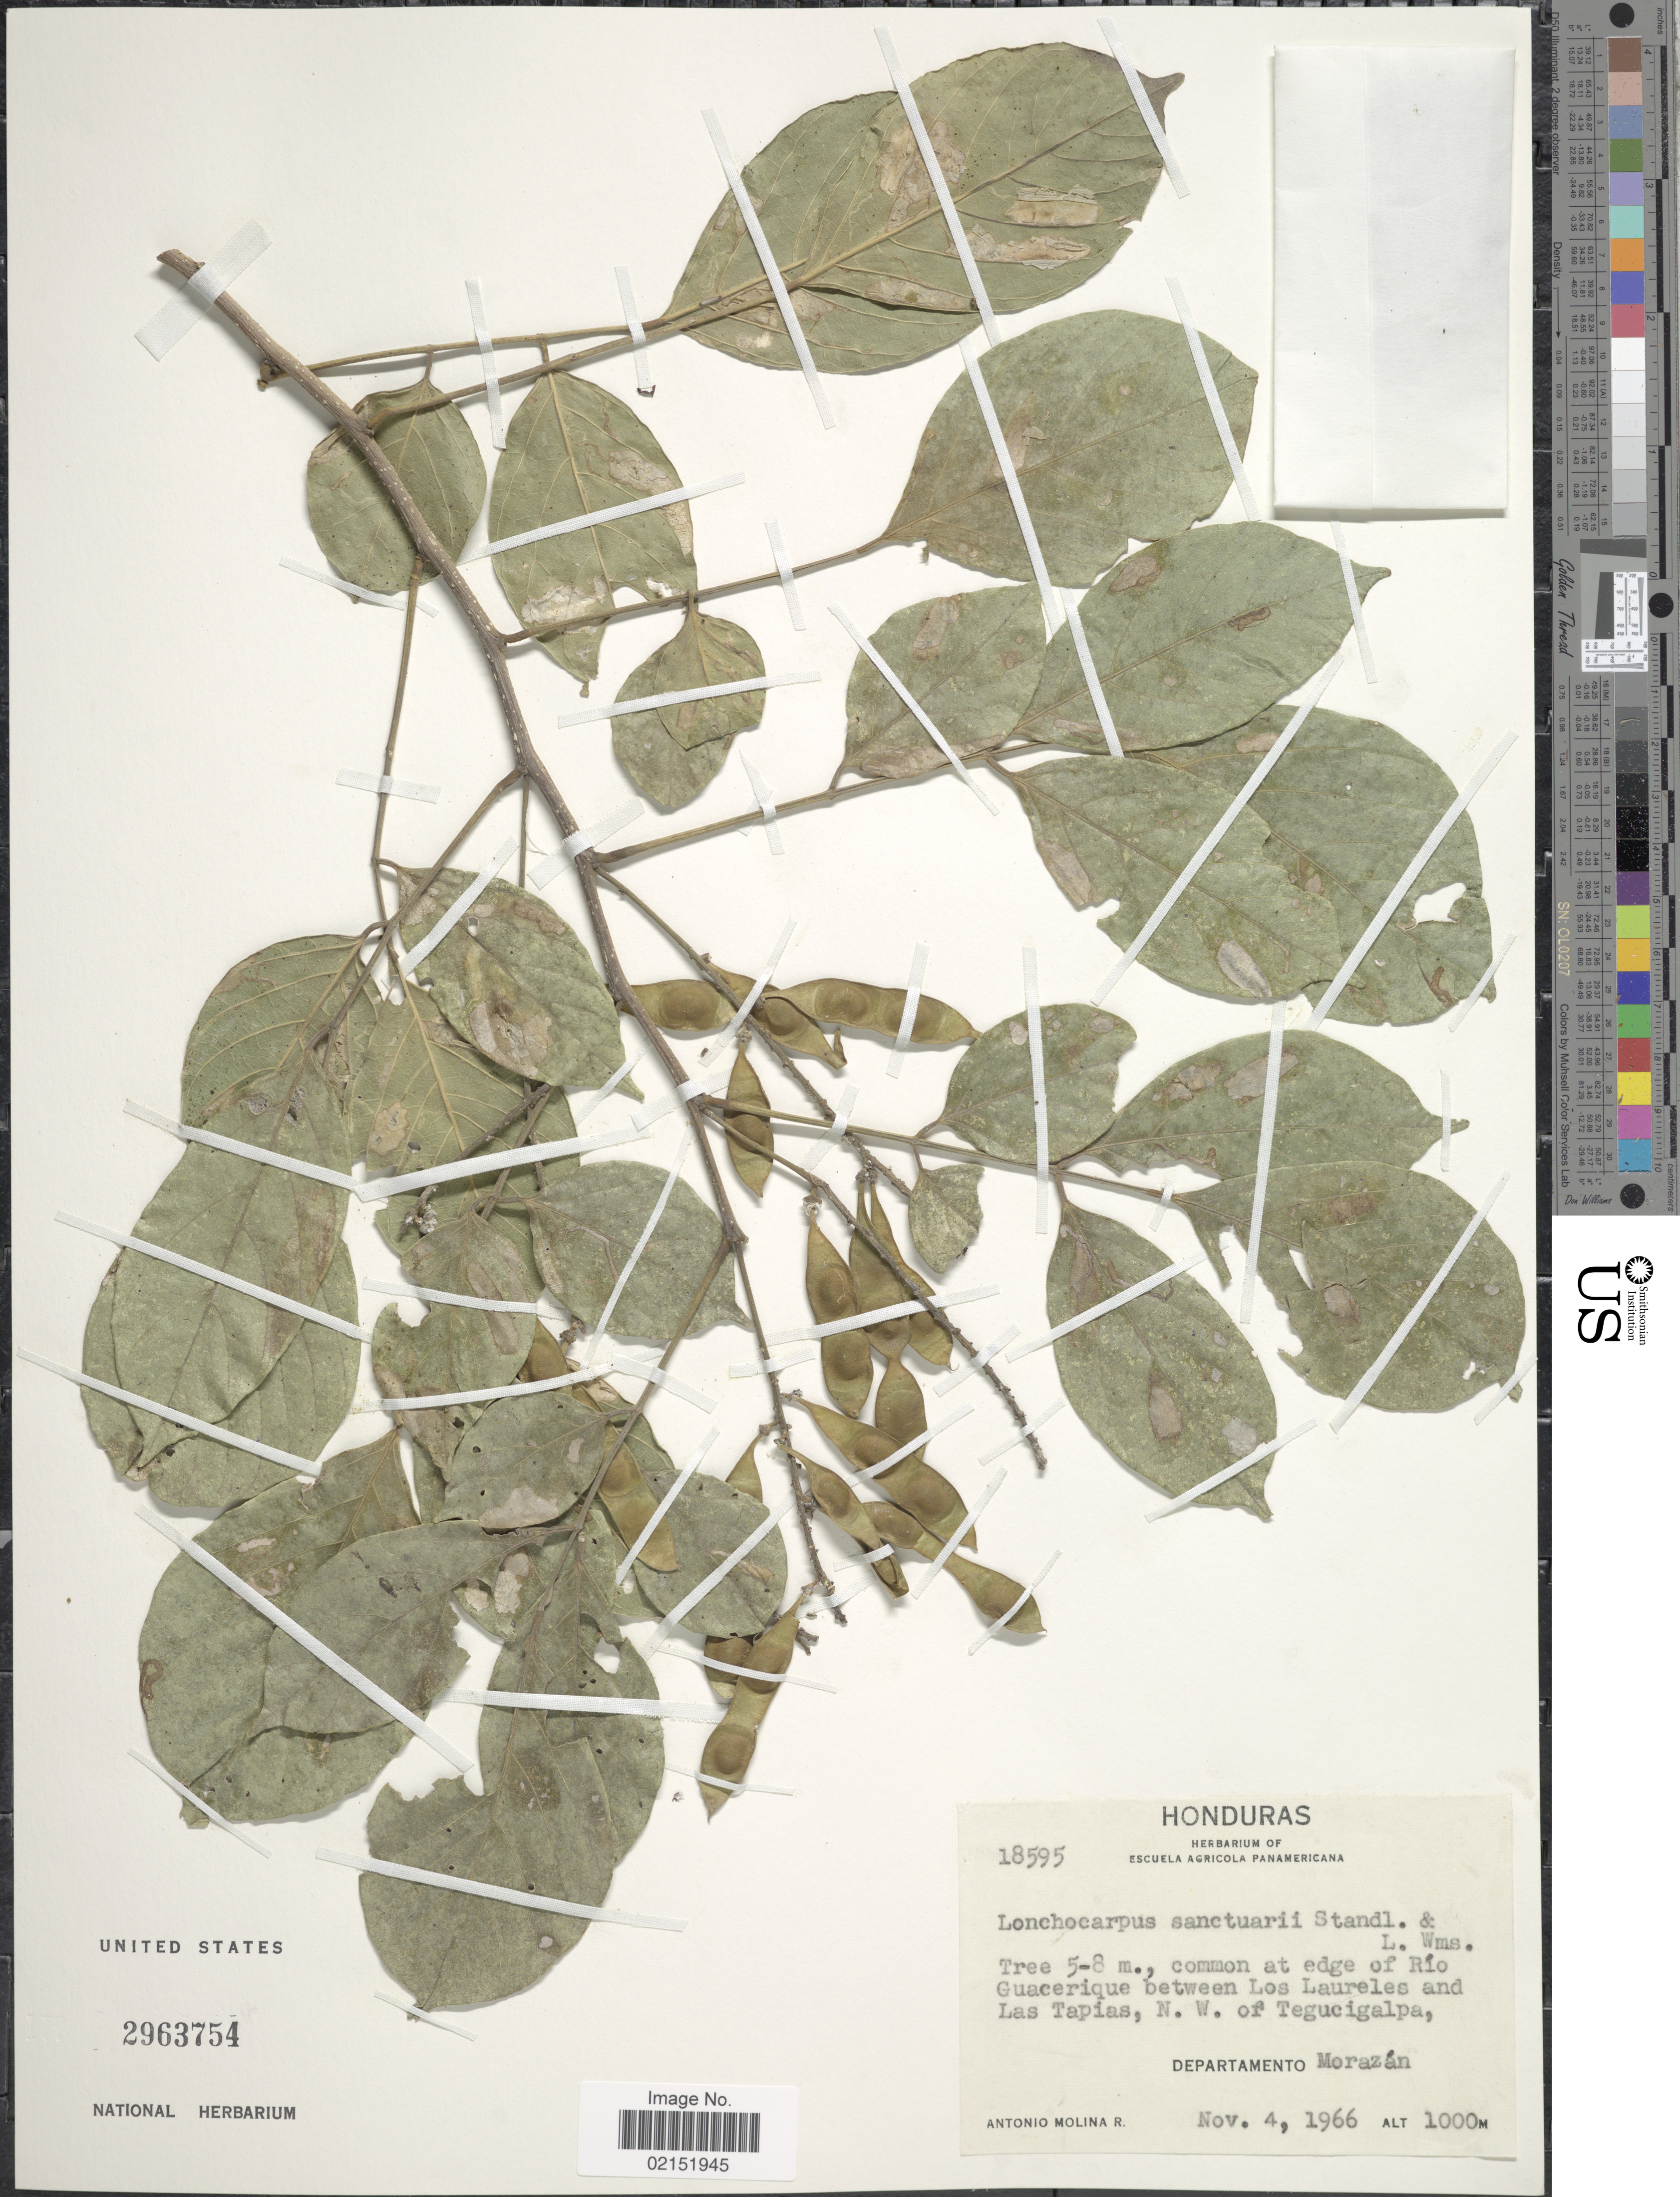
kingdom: Plantae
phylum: Tracheophyta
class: Magnoliopsida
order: Fabales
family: Fabaceae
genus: Lonchocarpus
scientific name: Lonchocarpus sanctuarii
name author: Standl. & L.O. Williams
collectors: A. Molina R.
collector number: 18595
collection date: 1966-11-04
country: Honduras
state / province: Fco. Morazán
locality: Common at edge of Rio Guacerique between Los Laureles and Las Tapias, N.W. of Tegucigalpa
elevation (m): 1000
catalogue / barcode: US 2963754